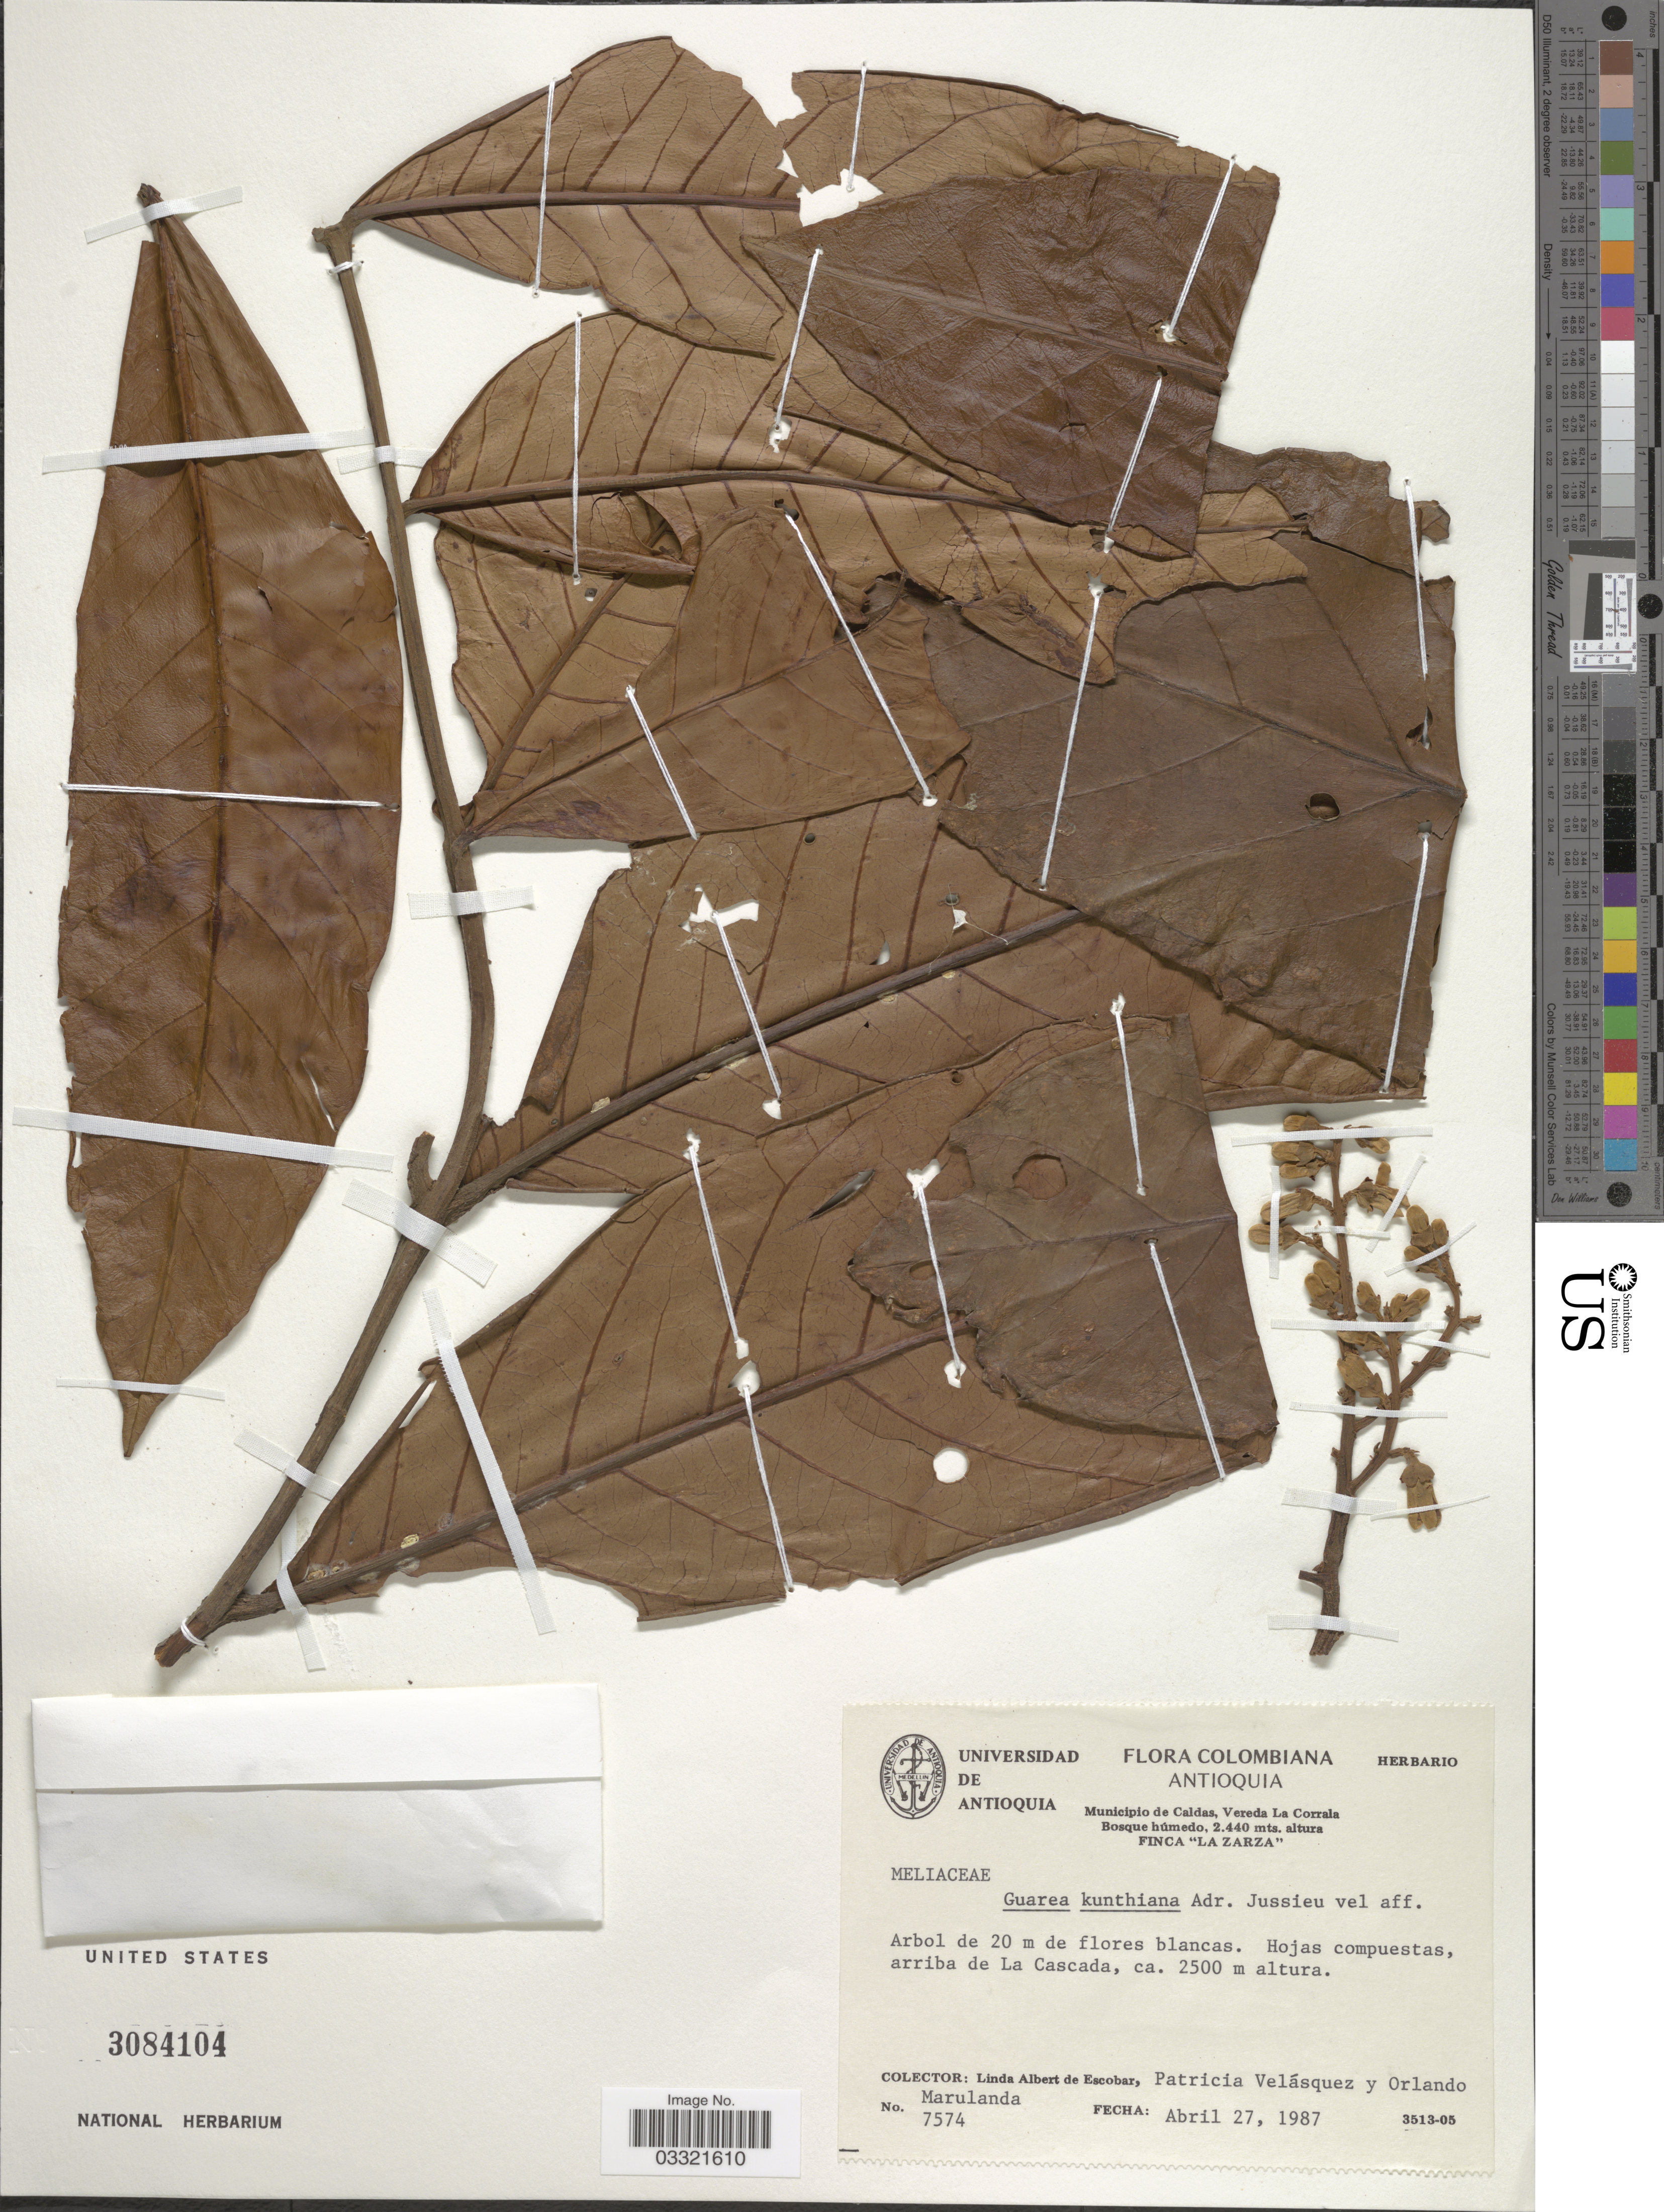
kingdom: Plantae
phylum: Tracheophyta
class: Magnoliopsida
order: Sapindales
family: Meliaceae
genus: Guarea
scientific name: Guarea kunthiana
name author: A. Juss.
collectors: L. K. de Escobar, P. Velasquez & O. Marulanda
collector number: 7574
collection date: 1987-04-27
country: Colombia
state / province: Antioquia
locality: Hojas compuestas, arriba de La Cascada.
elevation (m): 2500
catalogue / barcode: US 3084104